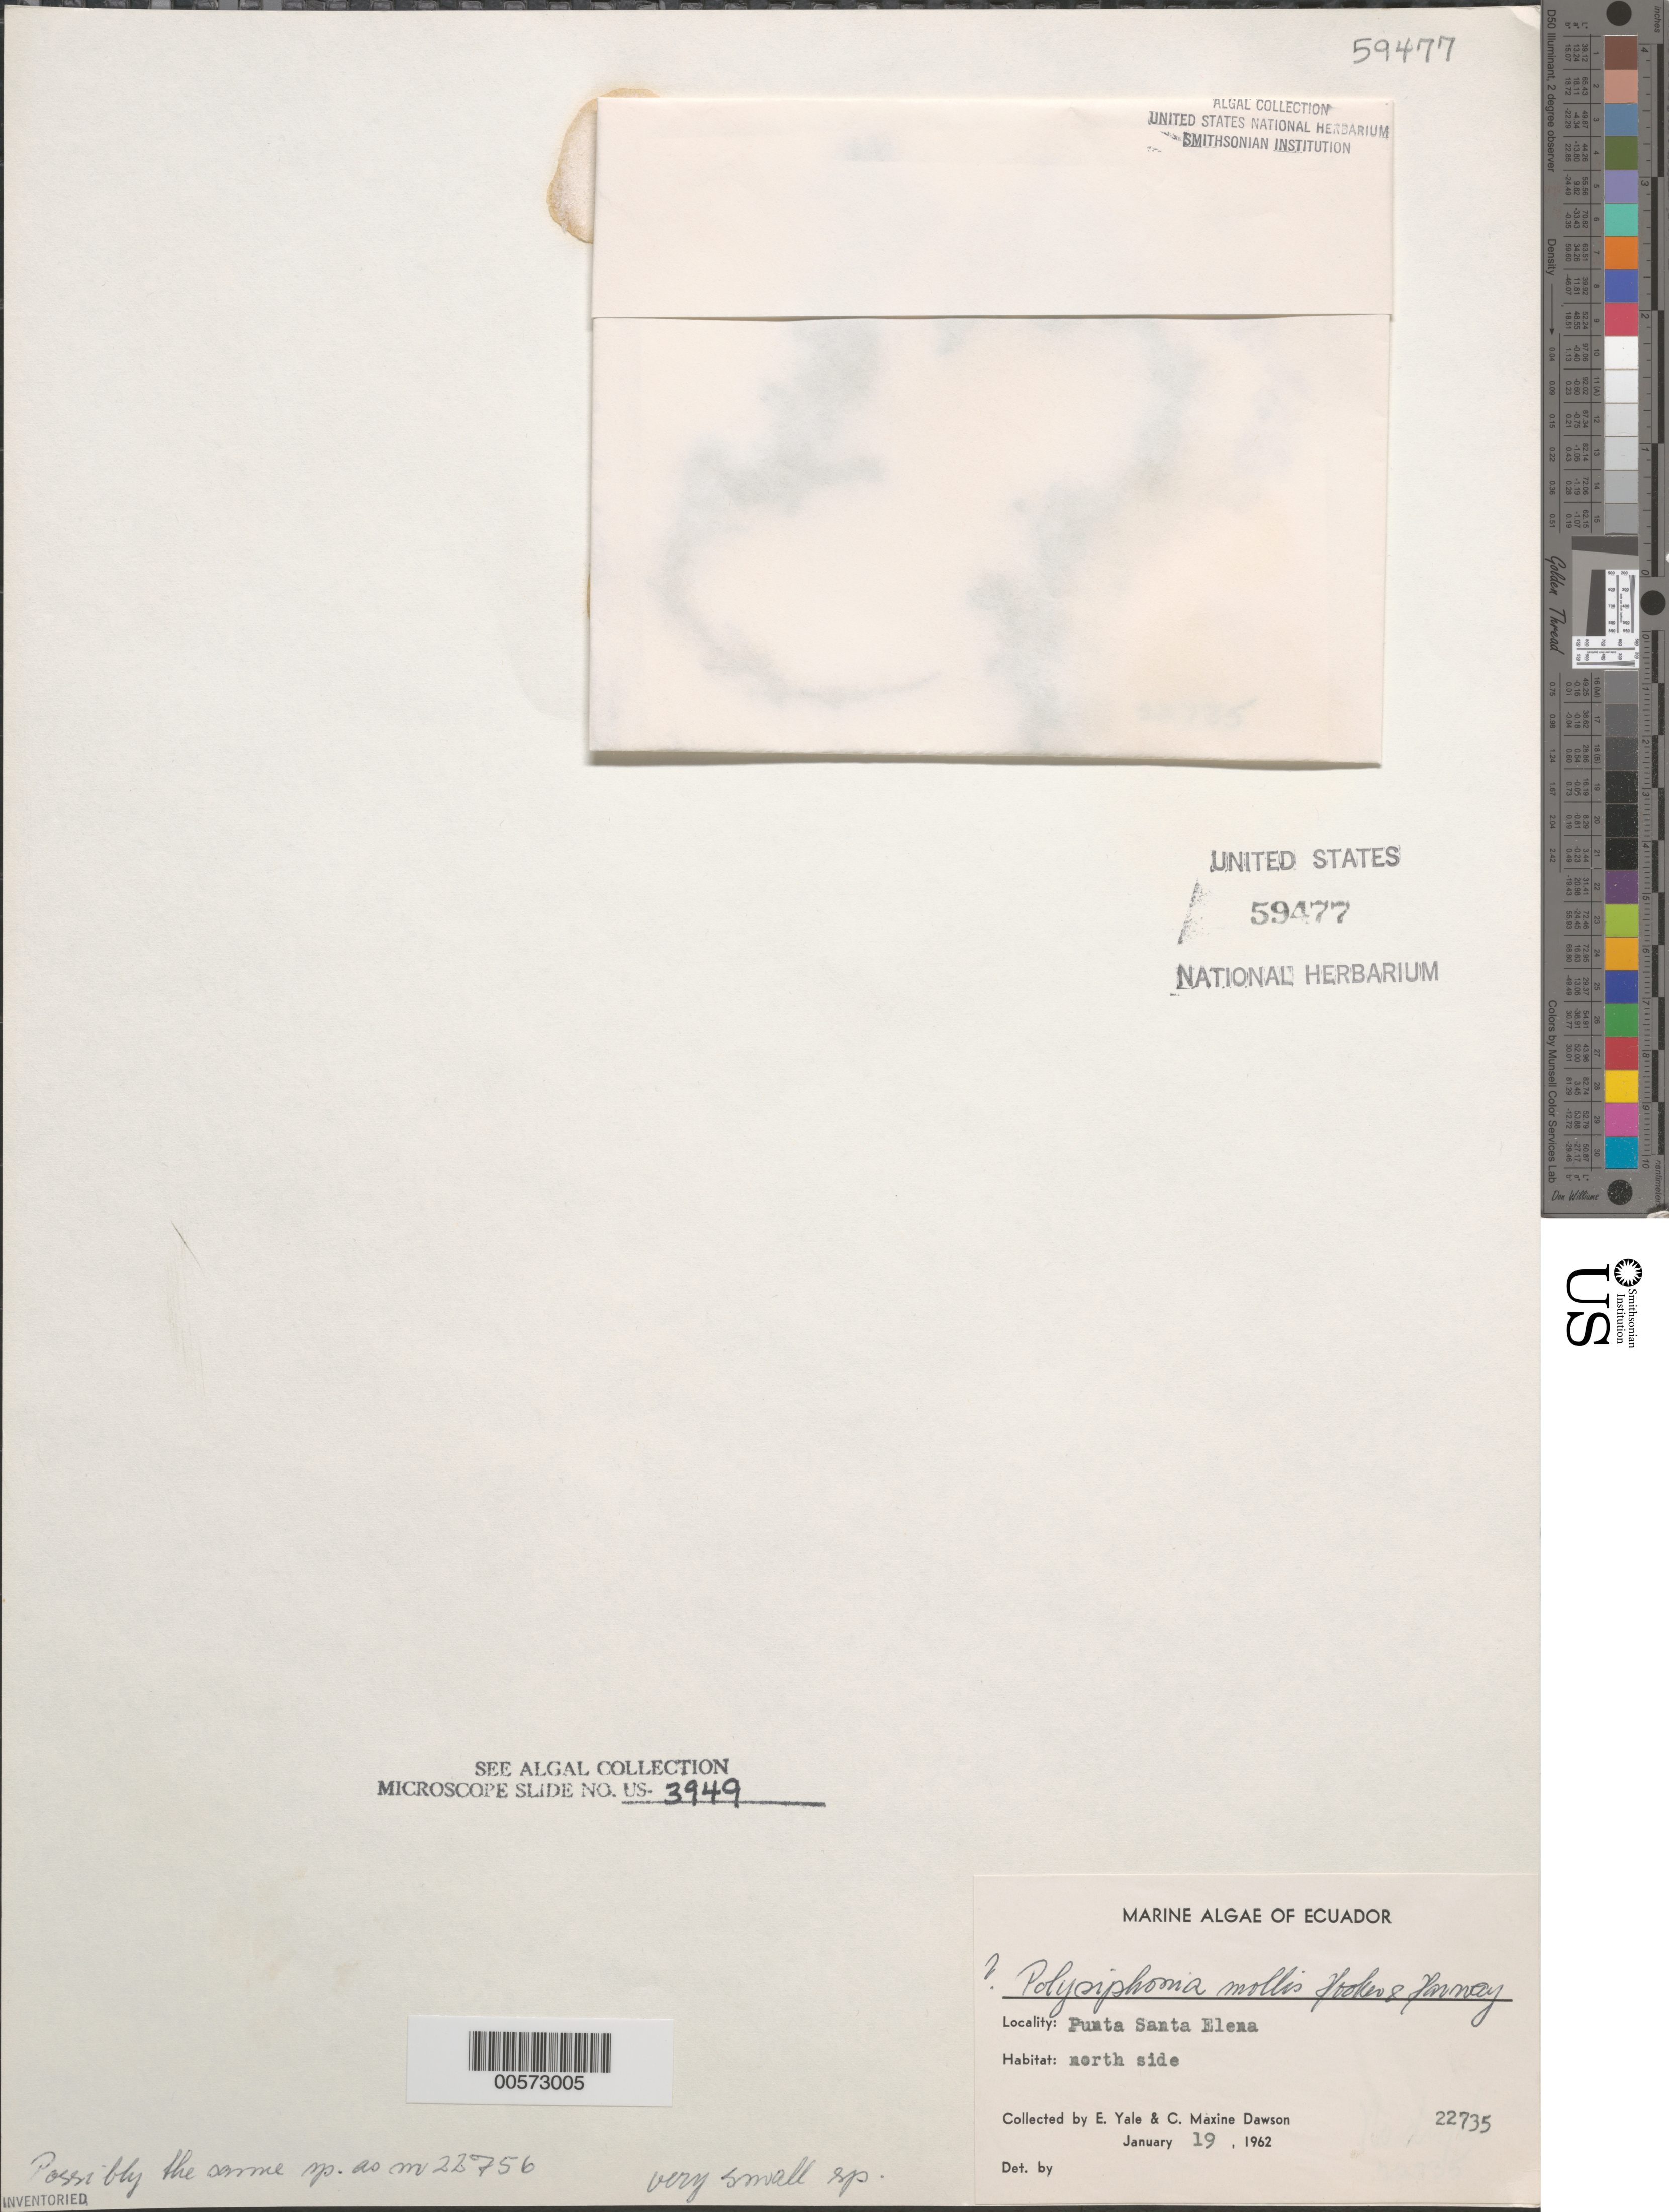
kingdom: Plantae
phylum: Rhodophyta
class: Florideophyceae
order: Ceramiales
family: Rhodomelaceae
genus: Polysiphonia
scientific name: Polysiphonia mollis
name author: Hook. f. & Harv.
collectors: E. Y. Dawson & C. M. Dawson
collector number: EYD 22735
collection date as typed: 19 Jan 1962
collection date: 1962-01-19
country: Ecuador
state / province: Guayas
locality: Punta Santa Elena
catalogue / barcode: US 59477